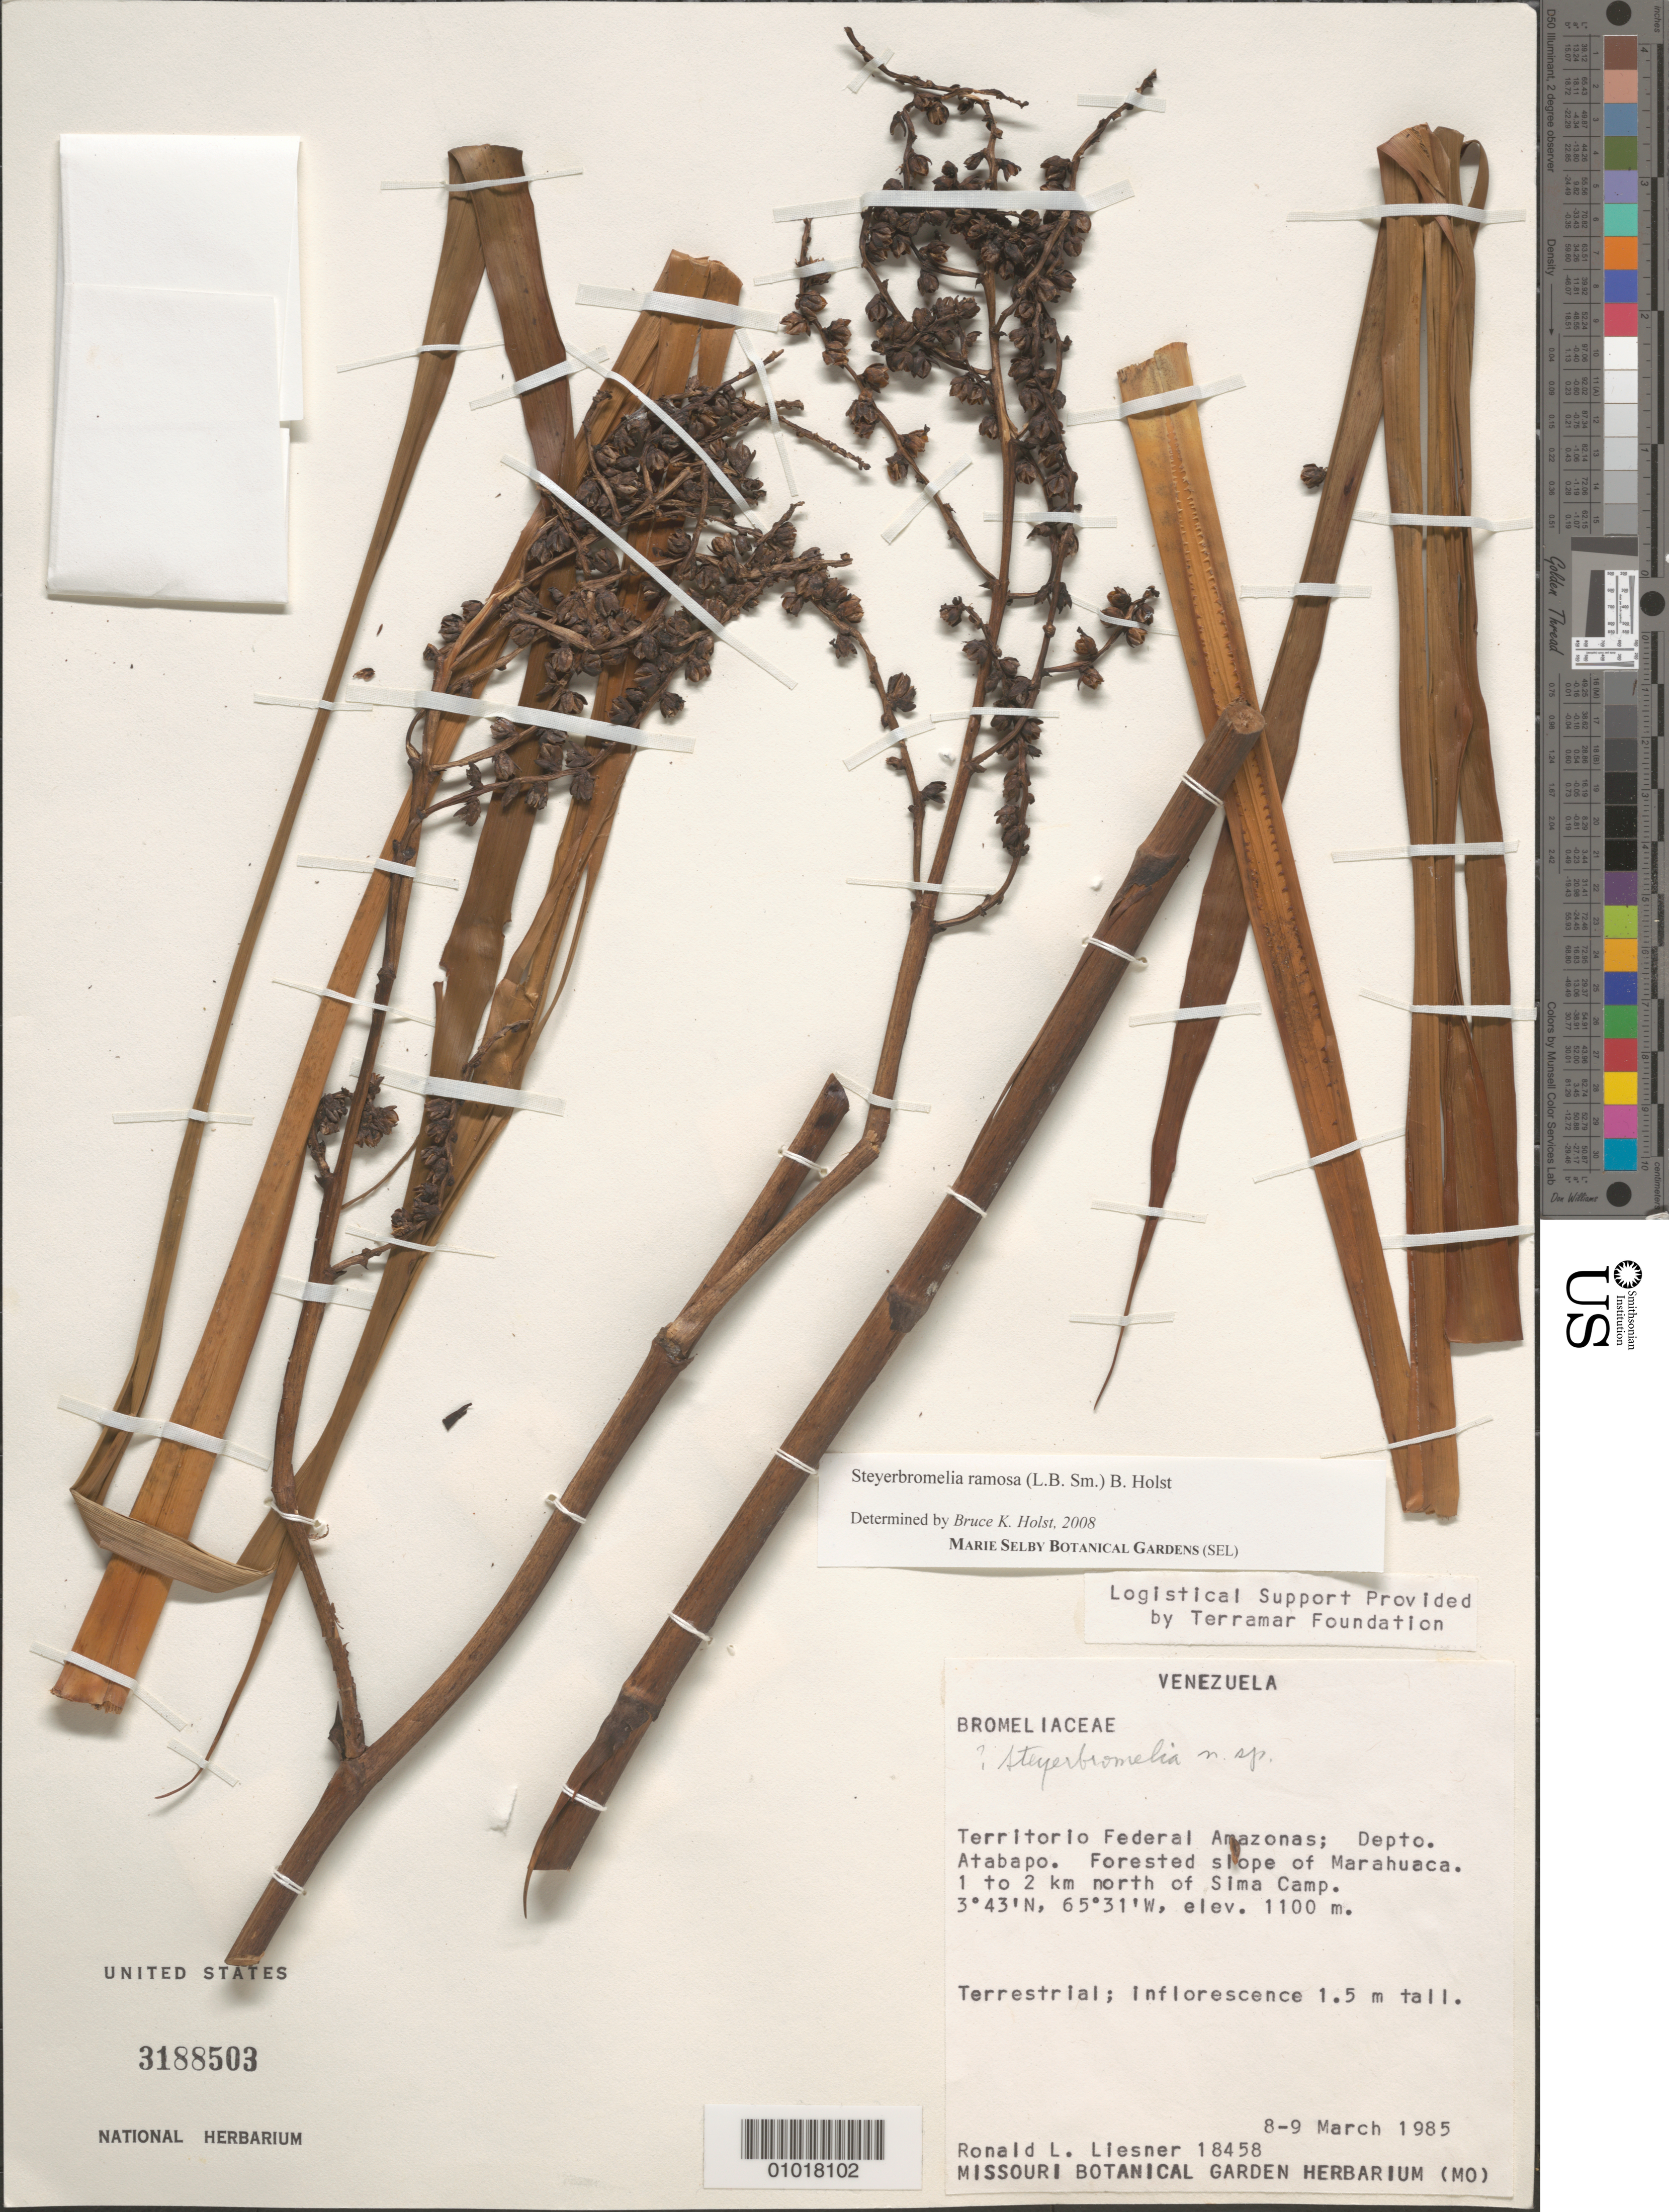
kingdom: Plantae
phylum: Tracheophyta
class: Liliopsida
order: Poales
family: Bromeliaceae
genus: Steyerbromelia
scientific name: Steyerbromelia ramosa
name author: (L.B. Sm.) B. Holst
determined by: Holst, Bruce K.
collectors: R. L. Liesner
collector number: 18458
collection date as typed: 8-Mar-85 to 9-Mar-85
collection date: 1985-03-08/1985-03-09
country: Venezuela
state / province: Amazonas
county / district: Atabapo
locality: Marahuaca, slope, 1-2 km north of Sima Camp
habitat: Forested slope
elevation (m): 1100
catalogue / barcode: US 3188503